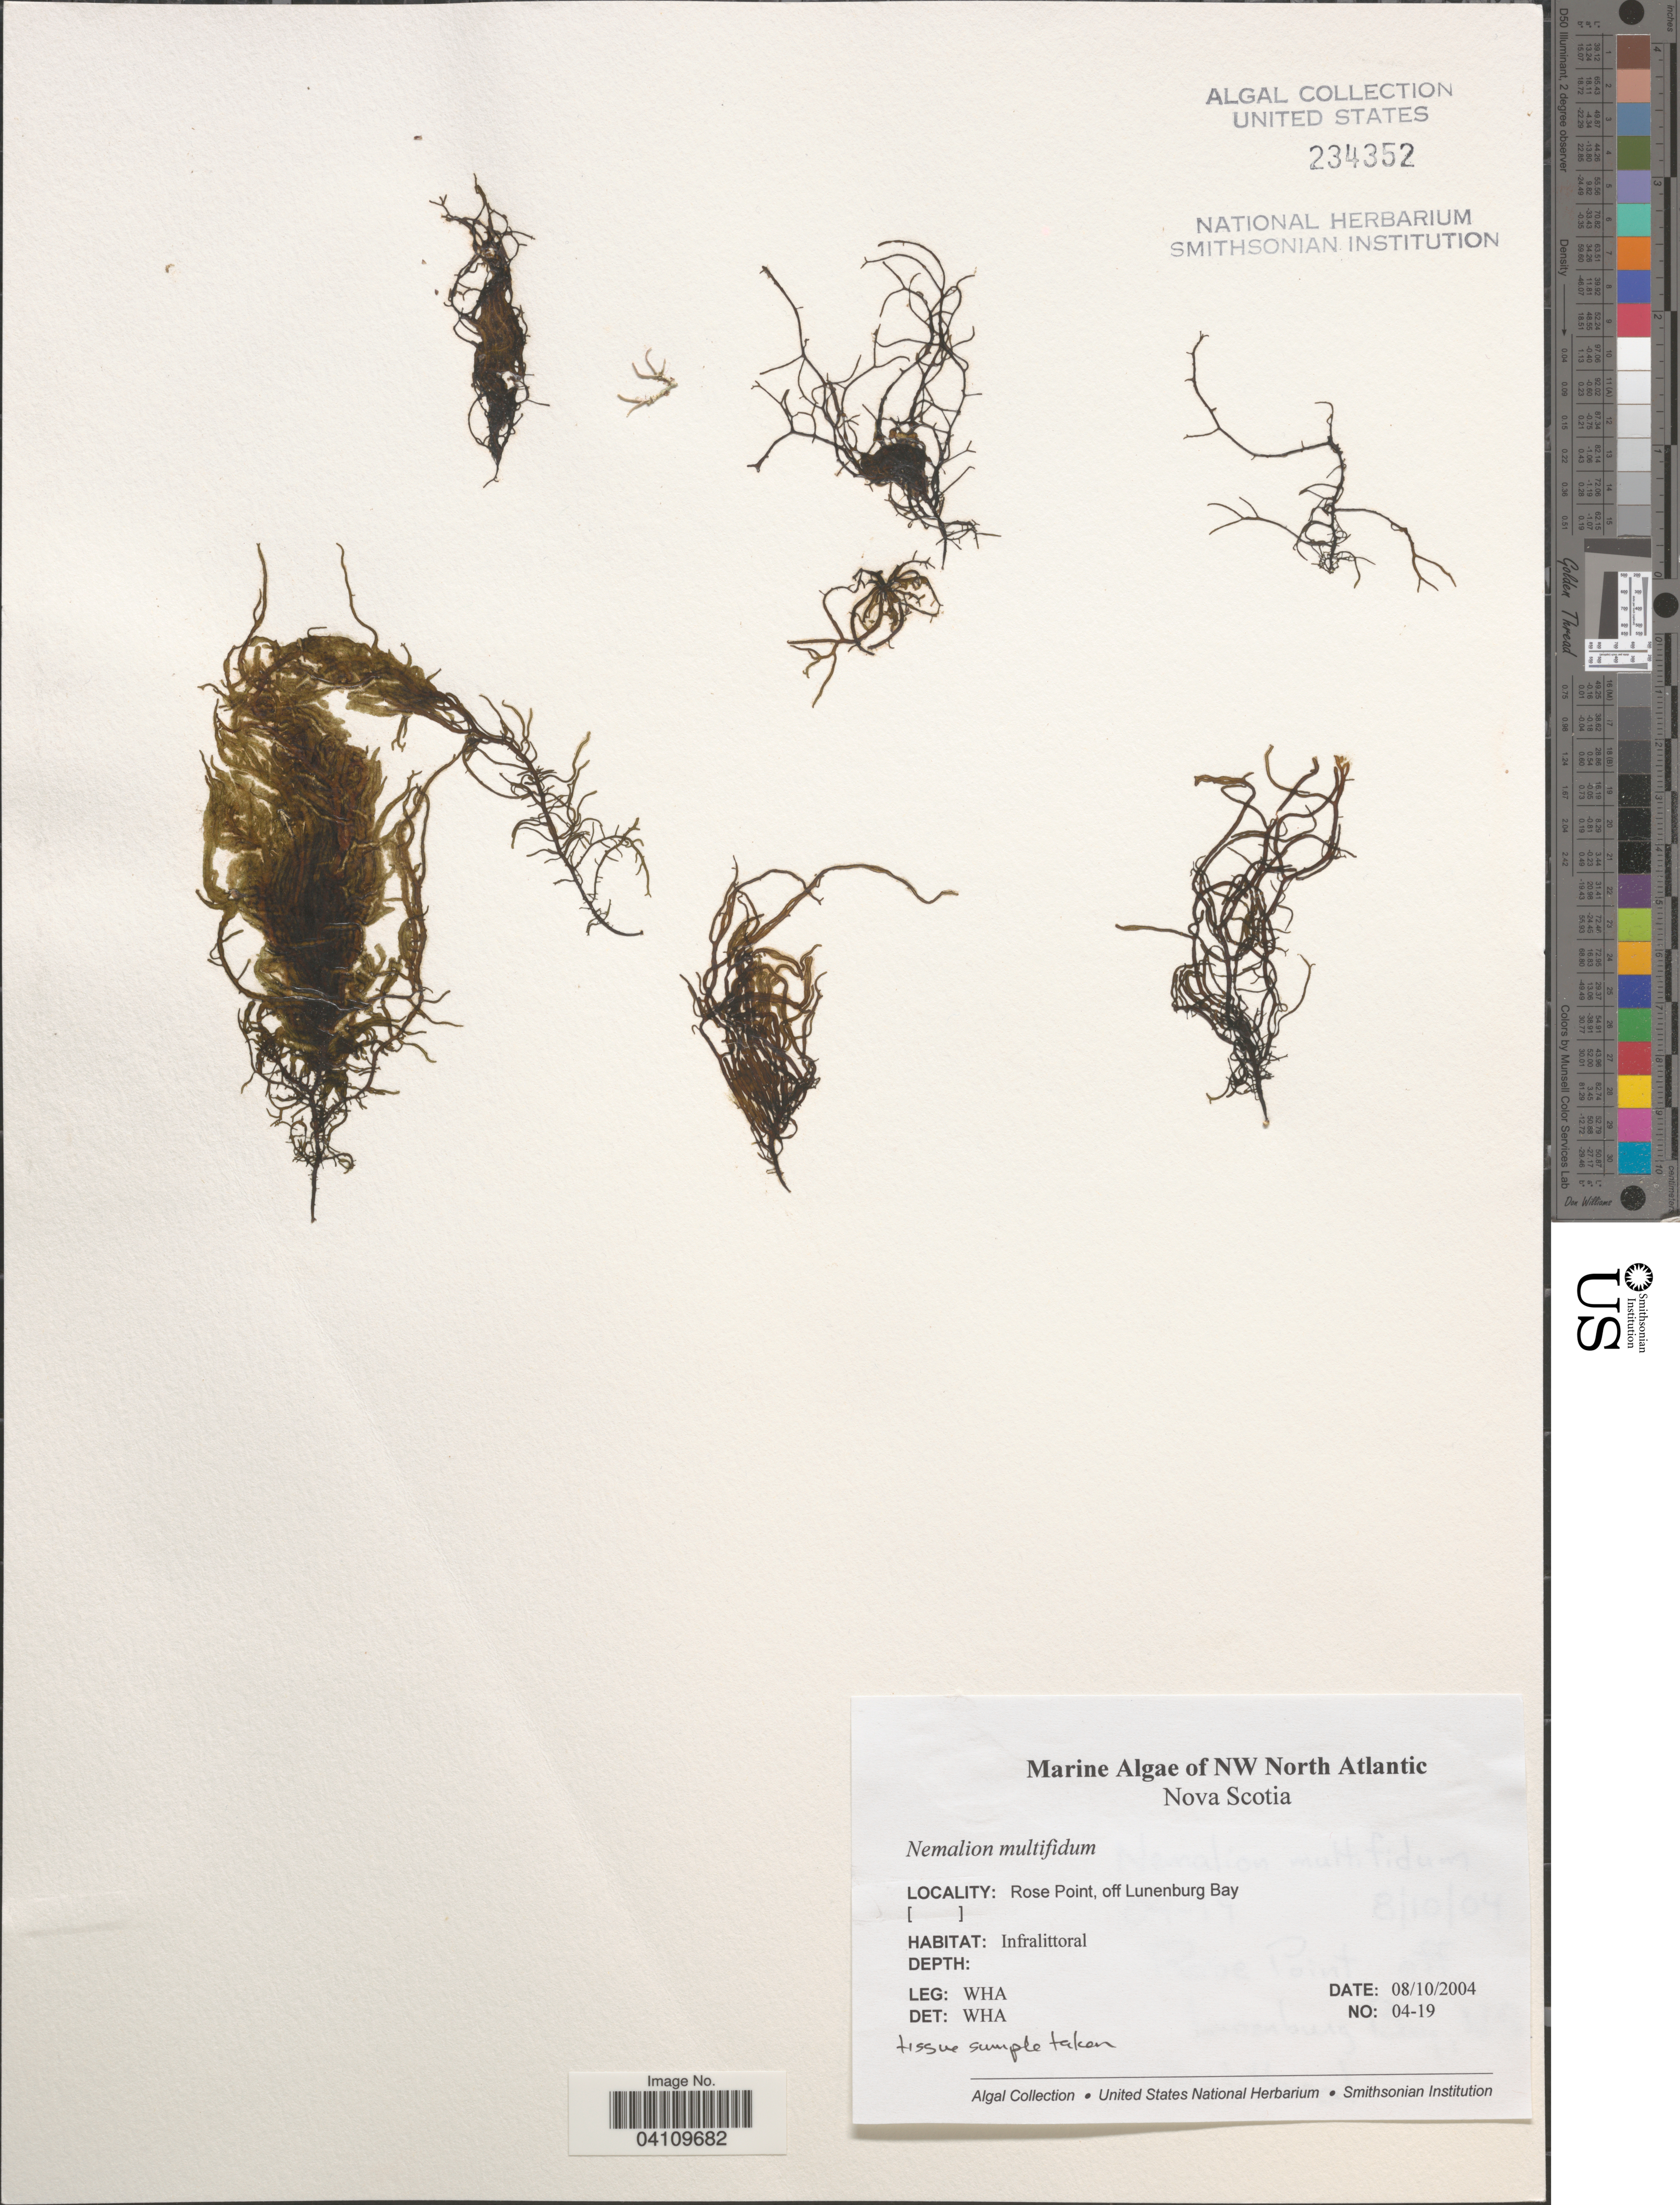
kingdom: Plantae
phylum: Rhodophyta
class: Florideophyceae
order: Nemaliales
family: Nemaliaceae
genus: Nemalion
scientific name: Nemalion multifidum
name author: (Lyngb.) Chauvin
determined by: Algae name updating Project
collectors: W. H. Adey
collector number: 04-19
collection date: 2004-10-08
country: Canada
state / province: Nova Scotia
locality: NW North Atlantic. Rose Point, off Lunenburg Bay.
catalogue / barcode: US 234352